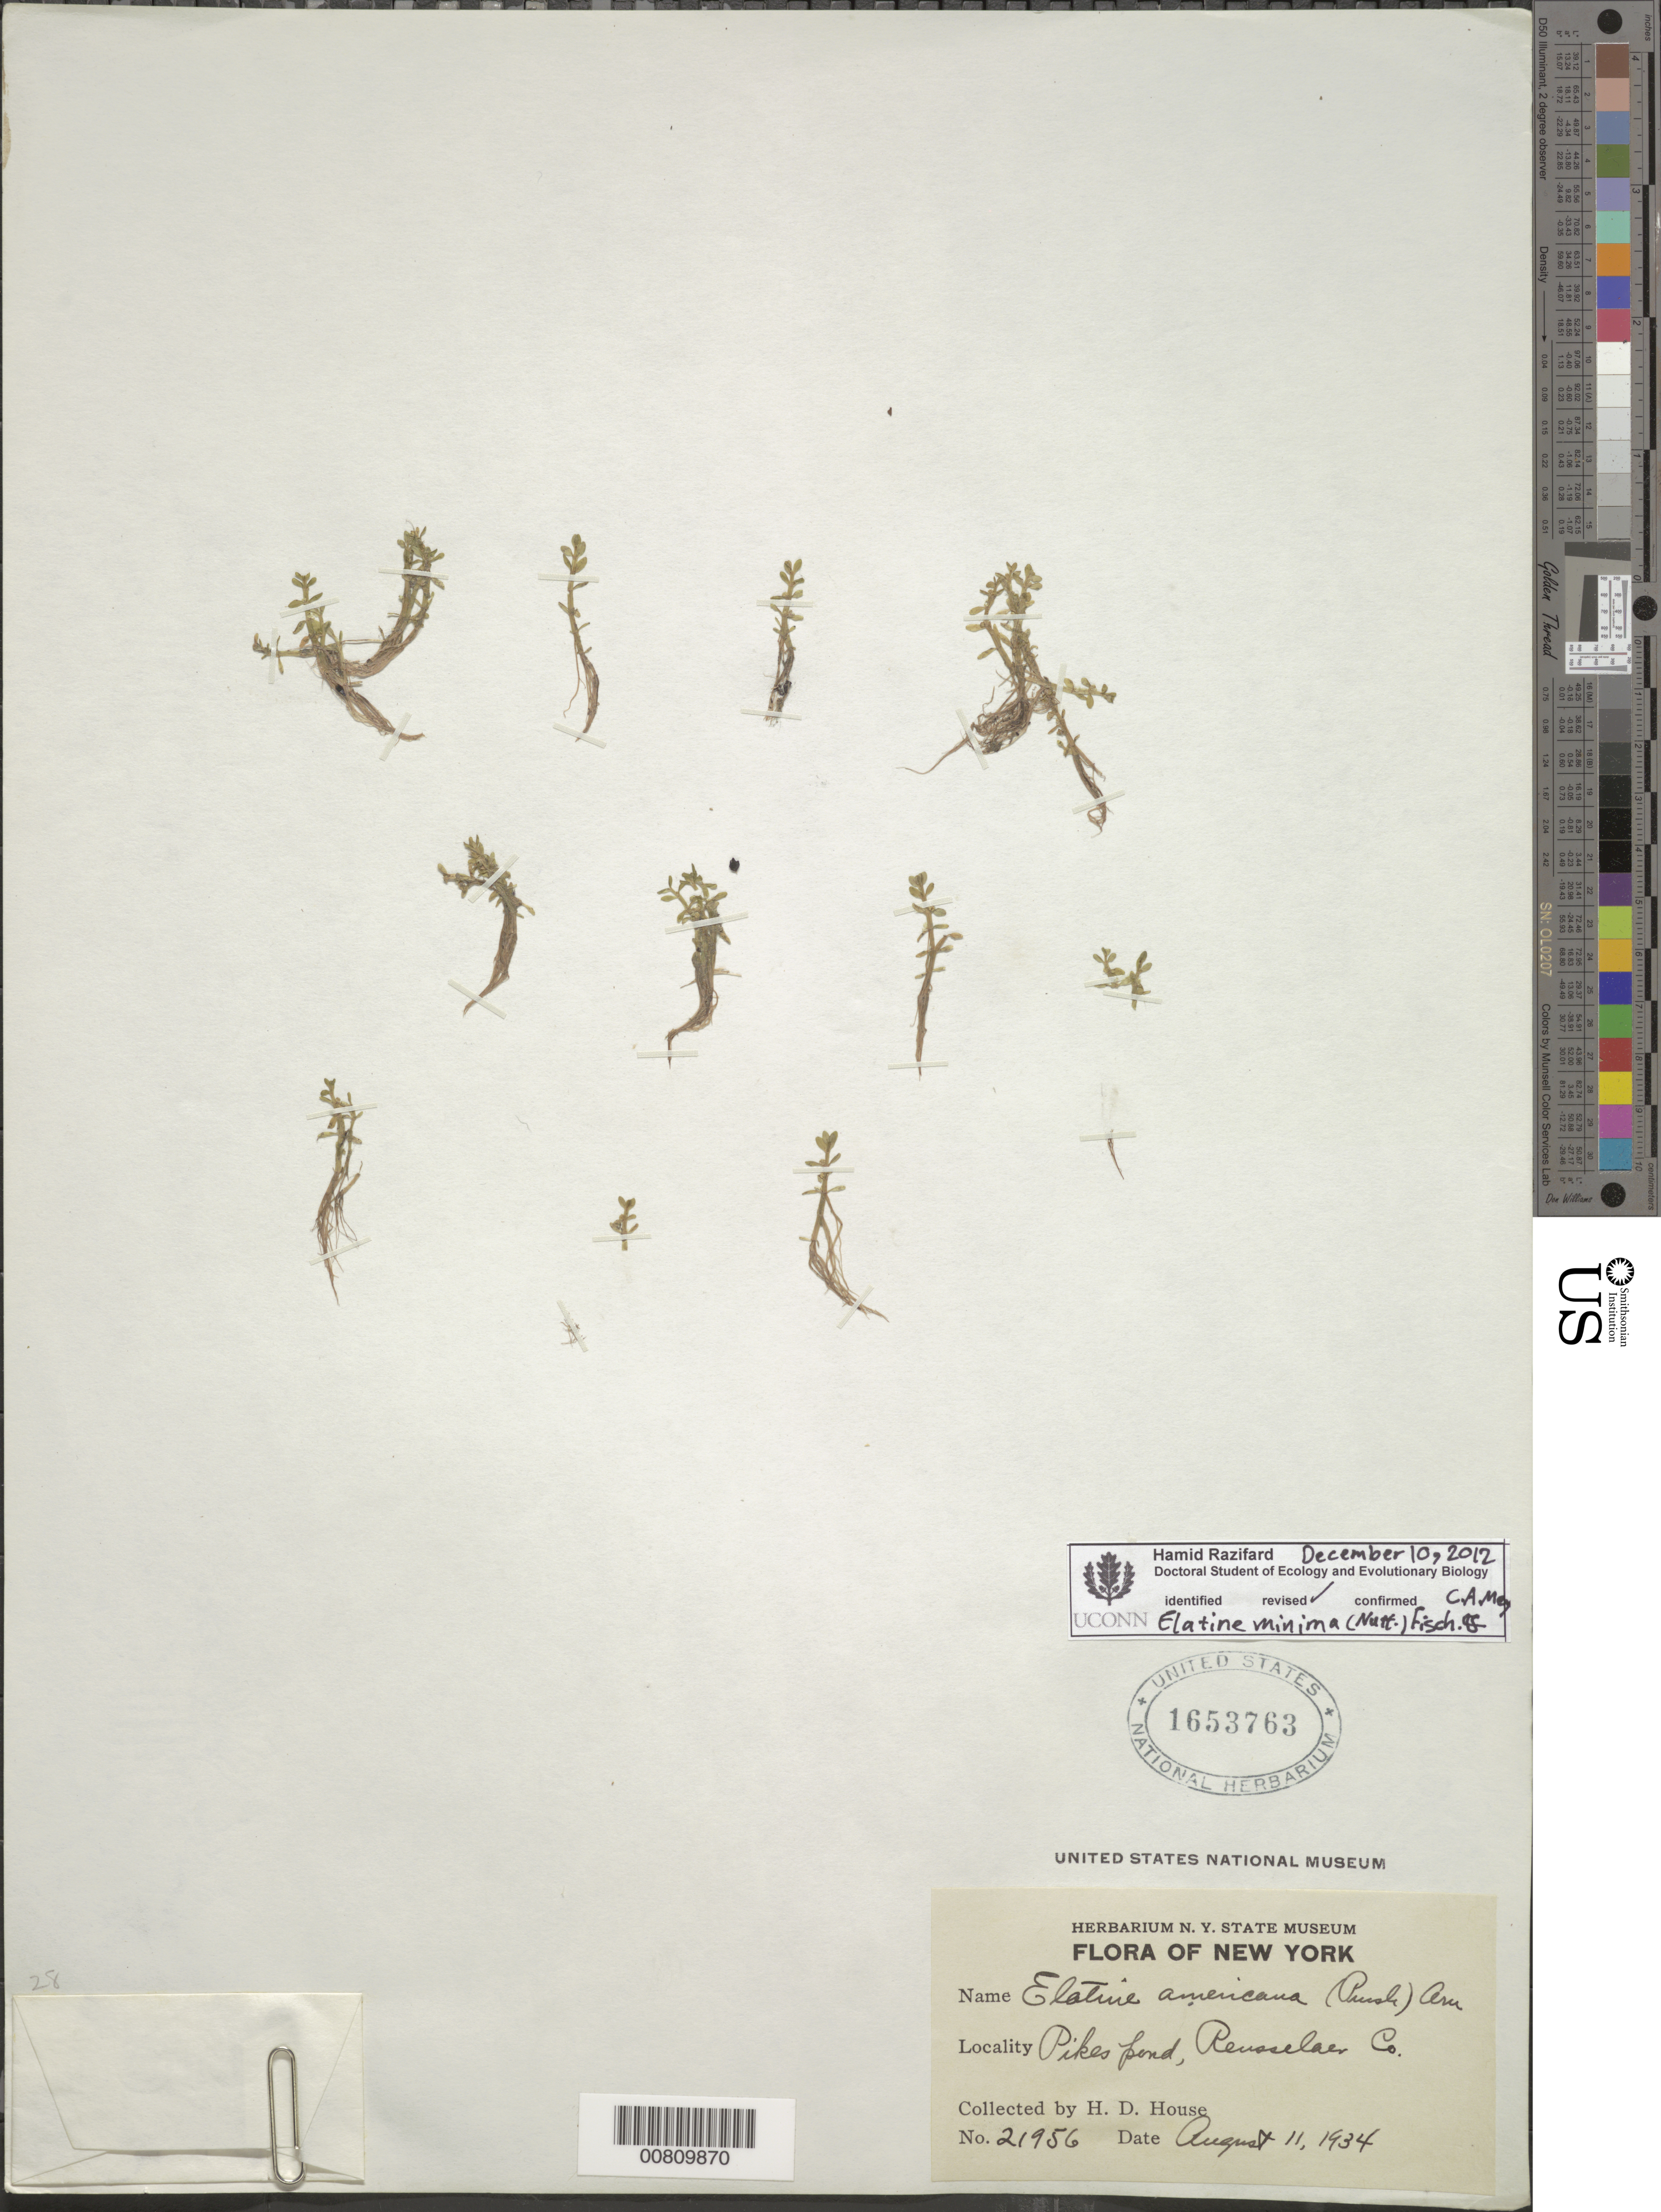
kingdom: Plantae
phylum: Tracheophyta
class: Magnoliopsida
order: Malpighiales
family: Elatinaceae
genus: Elatine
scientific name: Elatine minima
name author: (Nutt.) Fisch. & C.A. Mey.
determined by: Razifard, Hamid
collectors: H. D. House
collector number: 21956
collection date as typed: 11 Aug 1934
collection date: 1934-08-11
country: United States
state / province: New York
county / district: Rensselaer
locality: Pikes Pond.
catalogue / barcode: US 1653763